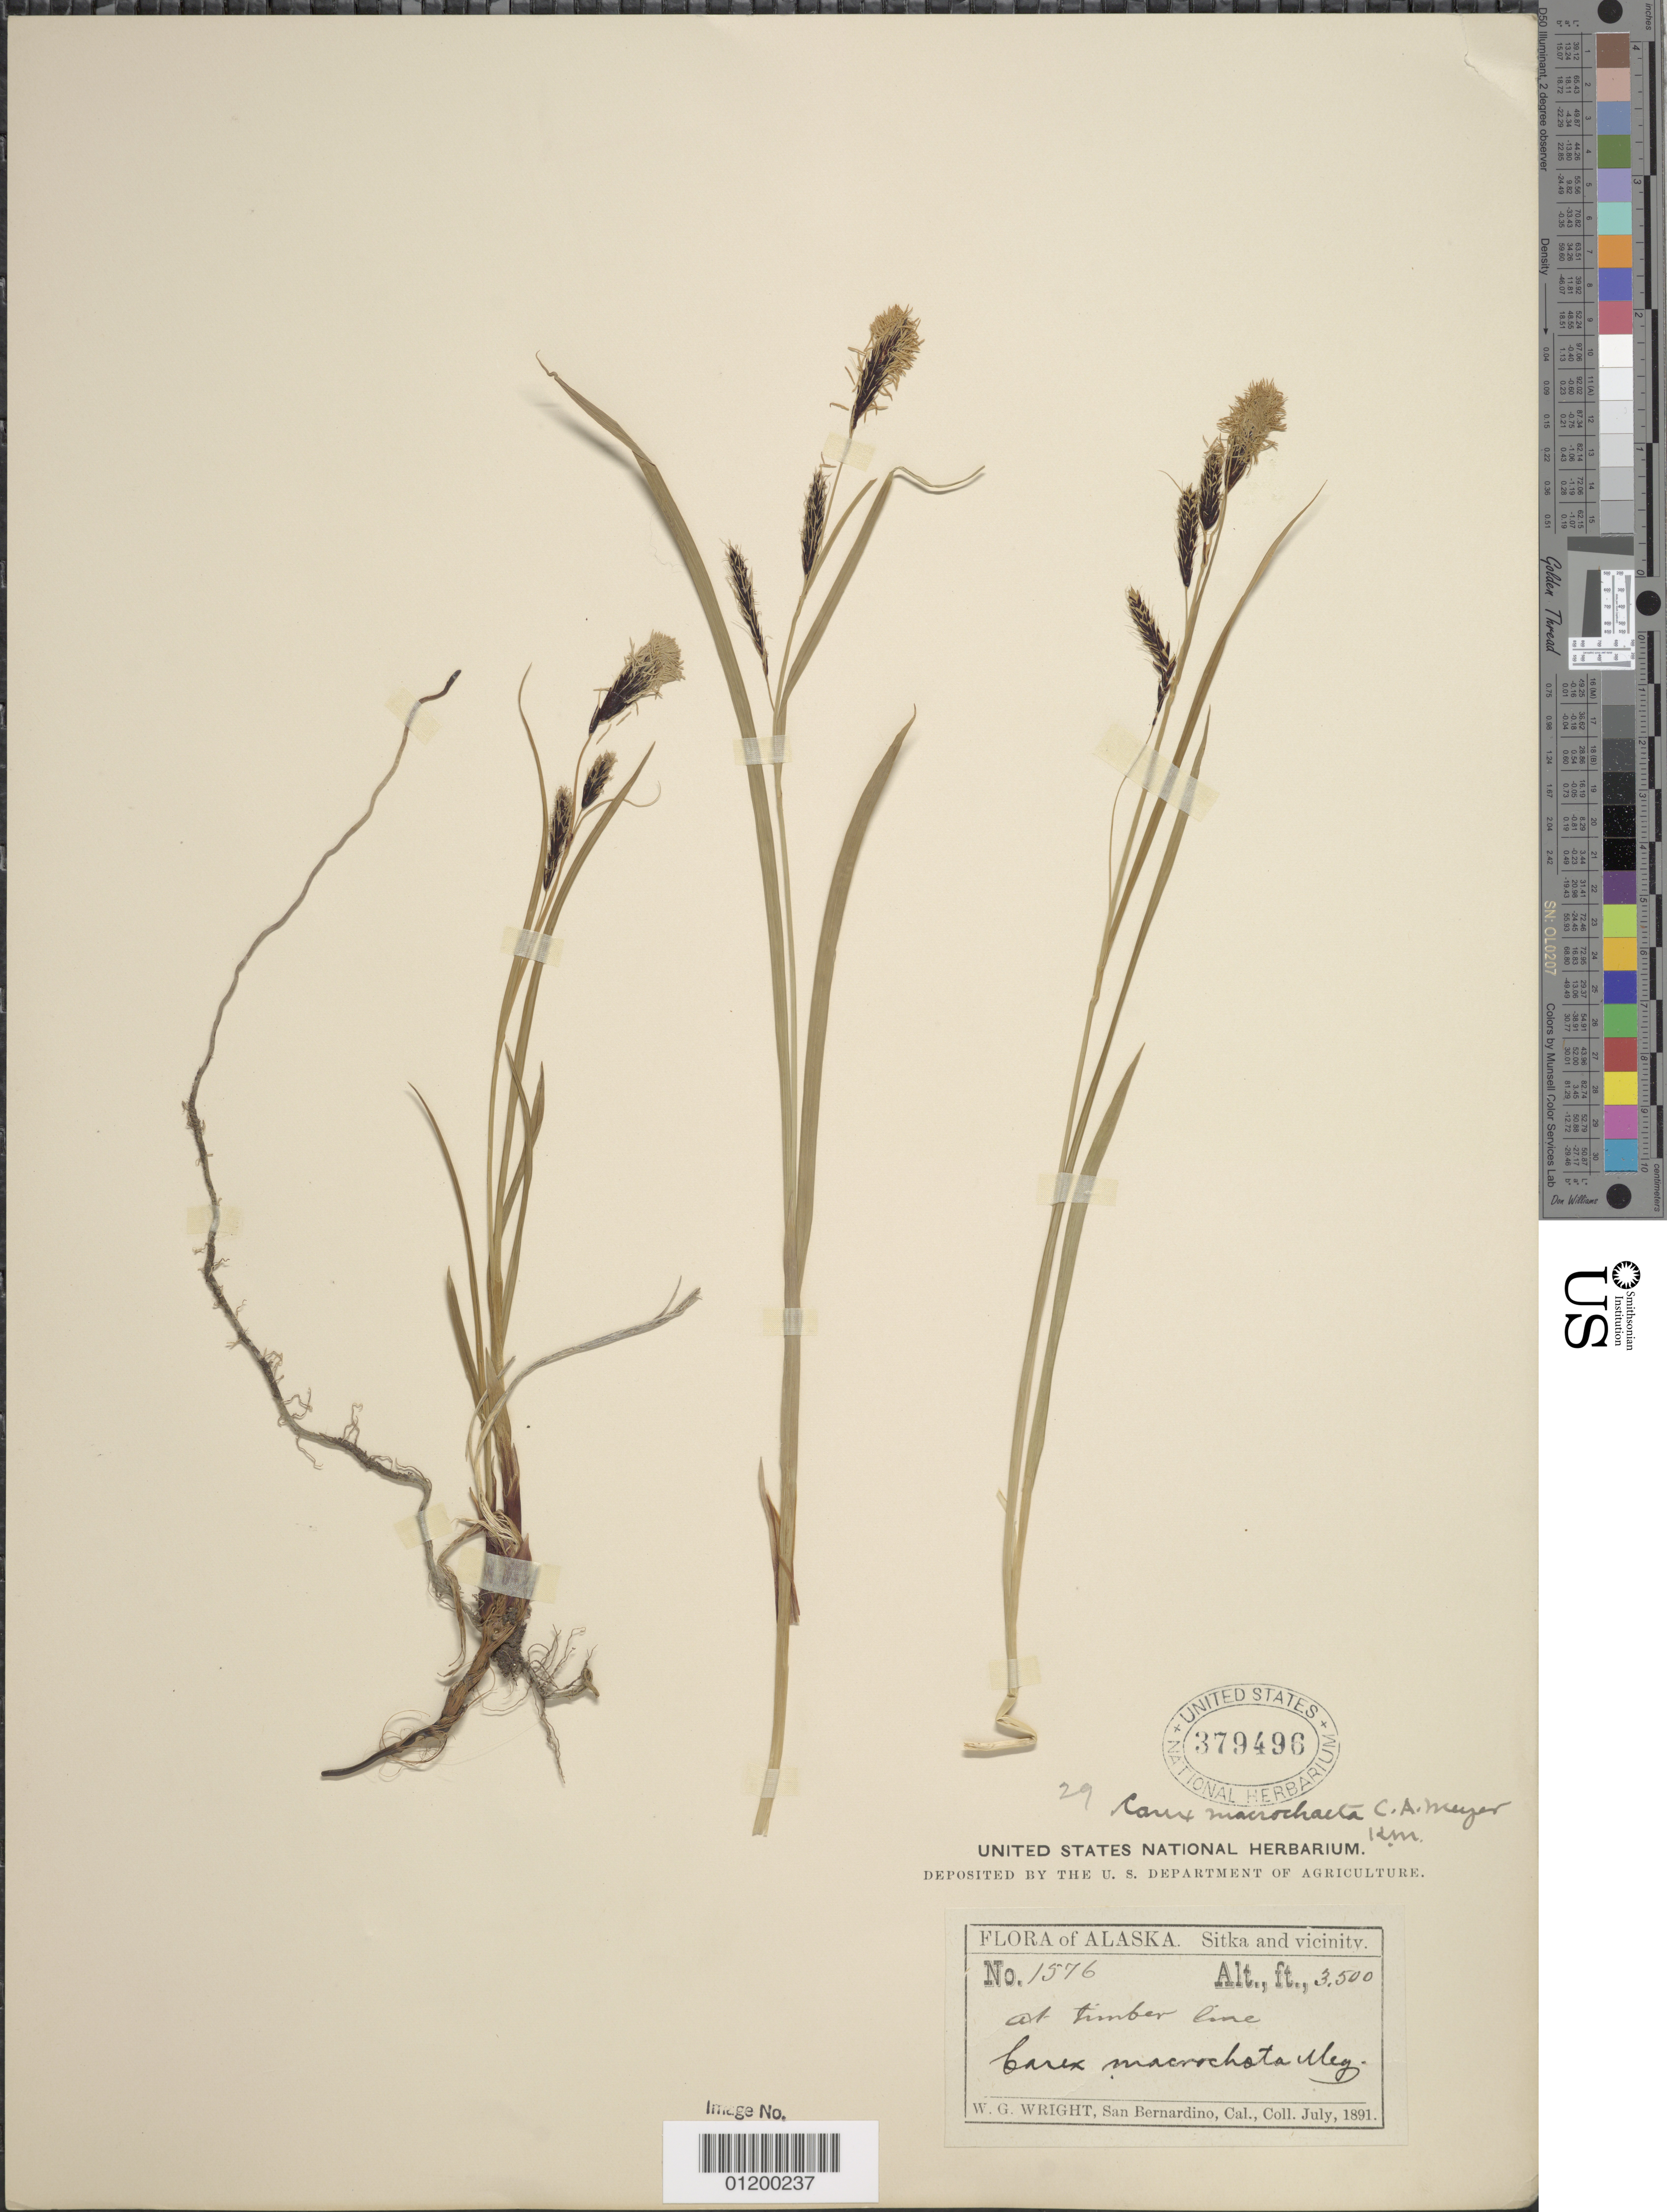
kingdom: Plantae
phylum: Tracheophyta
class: Liliopsida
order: Poales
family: Cyperaceae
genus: Carex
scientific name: Carex macrochaeta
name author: C.A. Mey.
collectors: W. G. Wright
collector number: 1576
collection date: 1891-07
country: United States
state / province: Alaska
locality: San Bernardino.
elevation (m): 1067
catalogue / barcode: US 379496